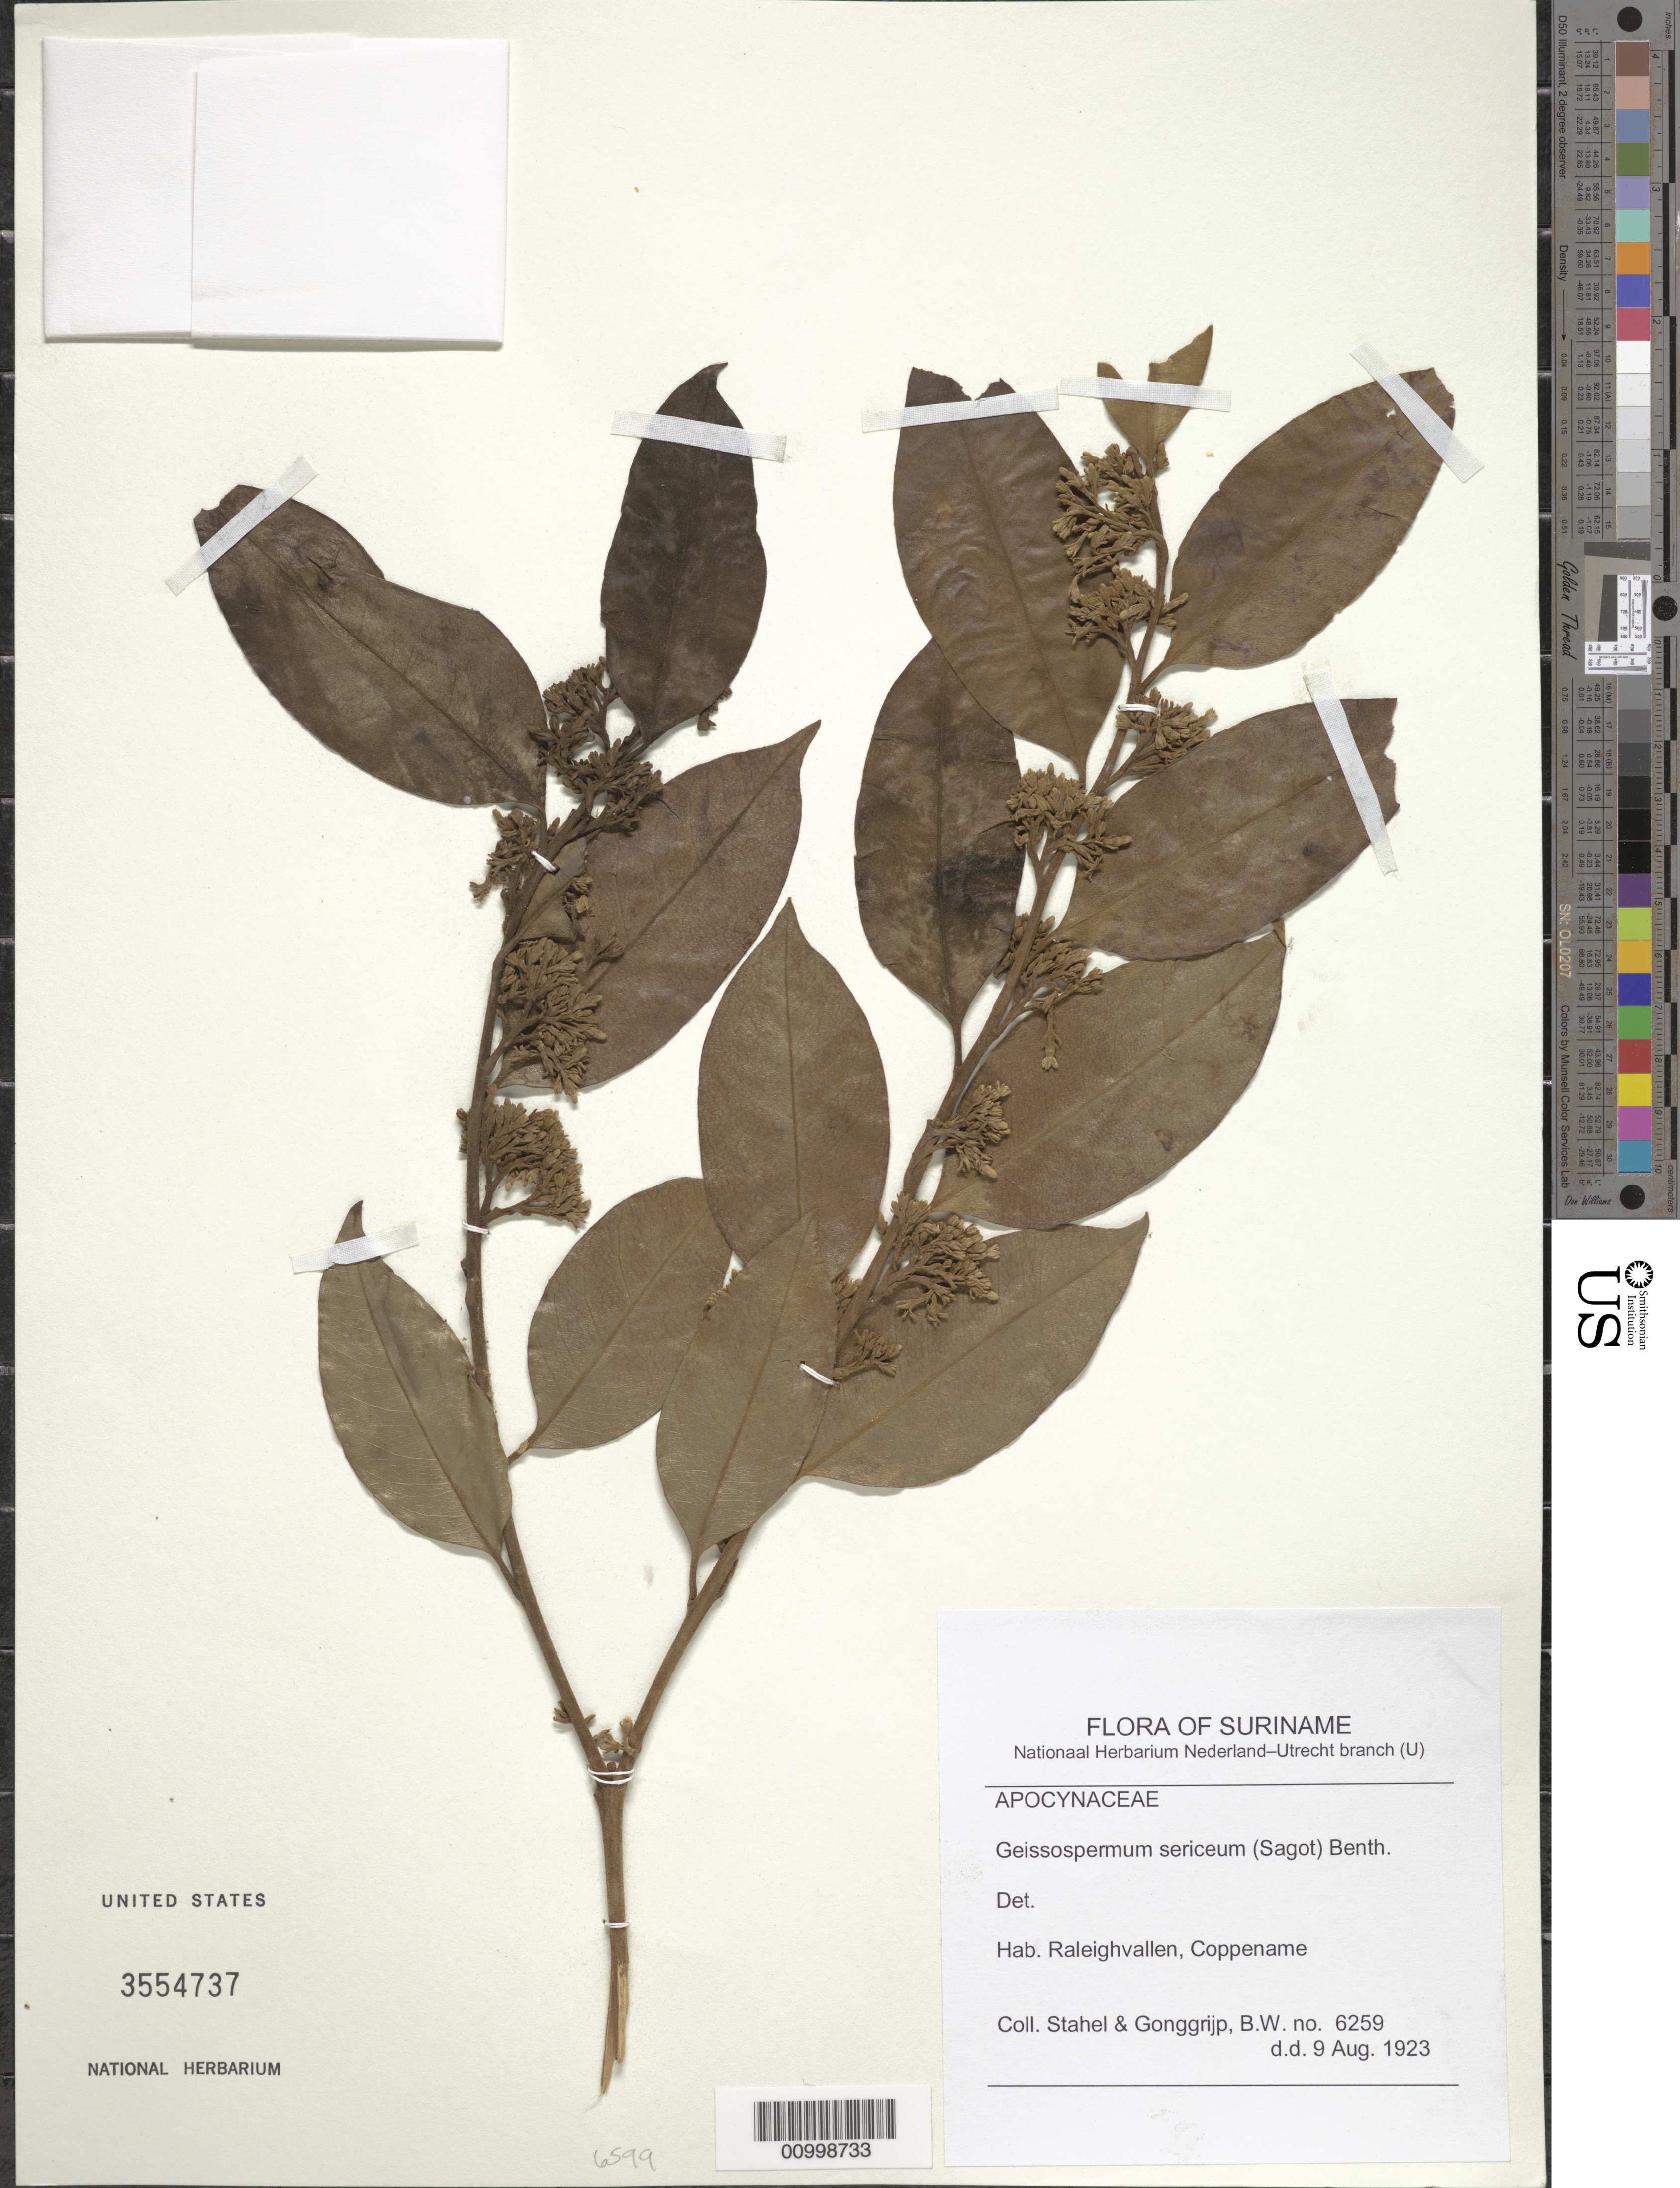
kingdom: Plantae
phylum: Tracheophyta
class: Magnoliopsida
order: Gentianales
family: Apocynaceae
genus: Geissospermum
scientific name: Geissospermum sericeum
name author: Miers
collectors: G. Stahel & -. Gonggrijp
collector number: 6259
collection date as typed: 9-Aug-23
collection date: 1923-08-09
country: Suriname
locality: Raleighvallen, Coppename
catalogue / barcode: US 3554737